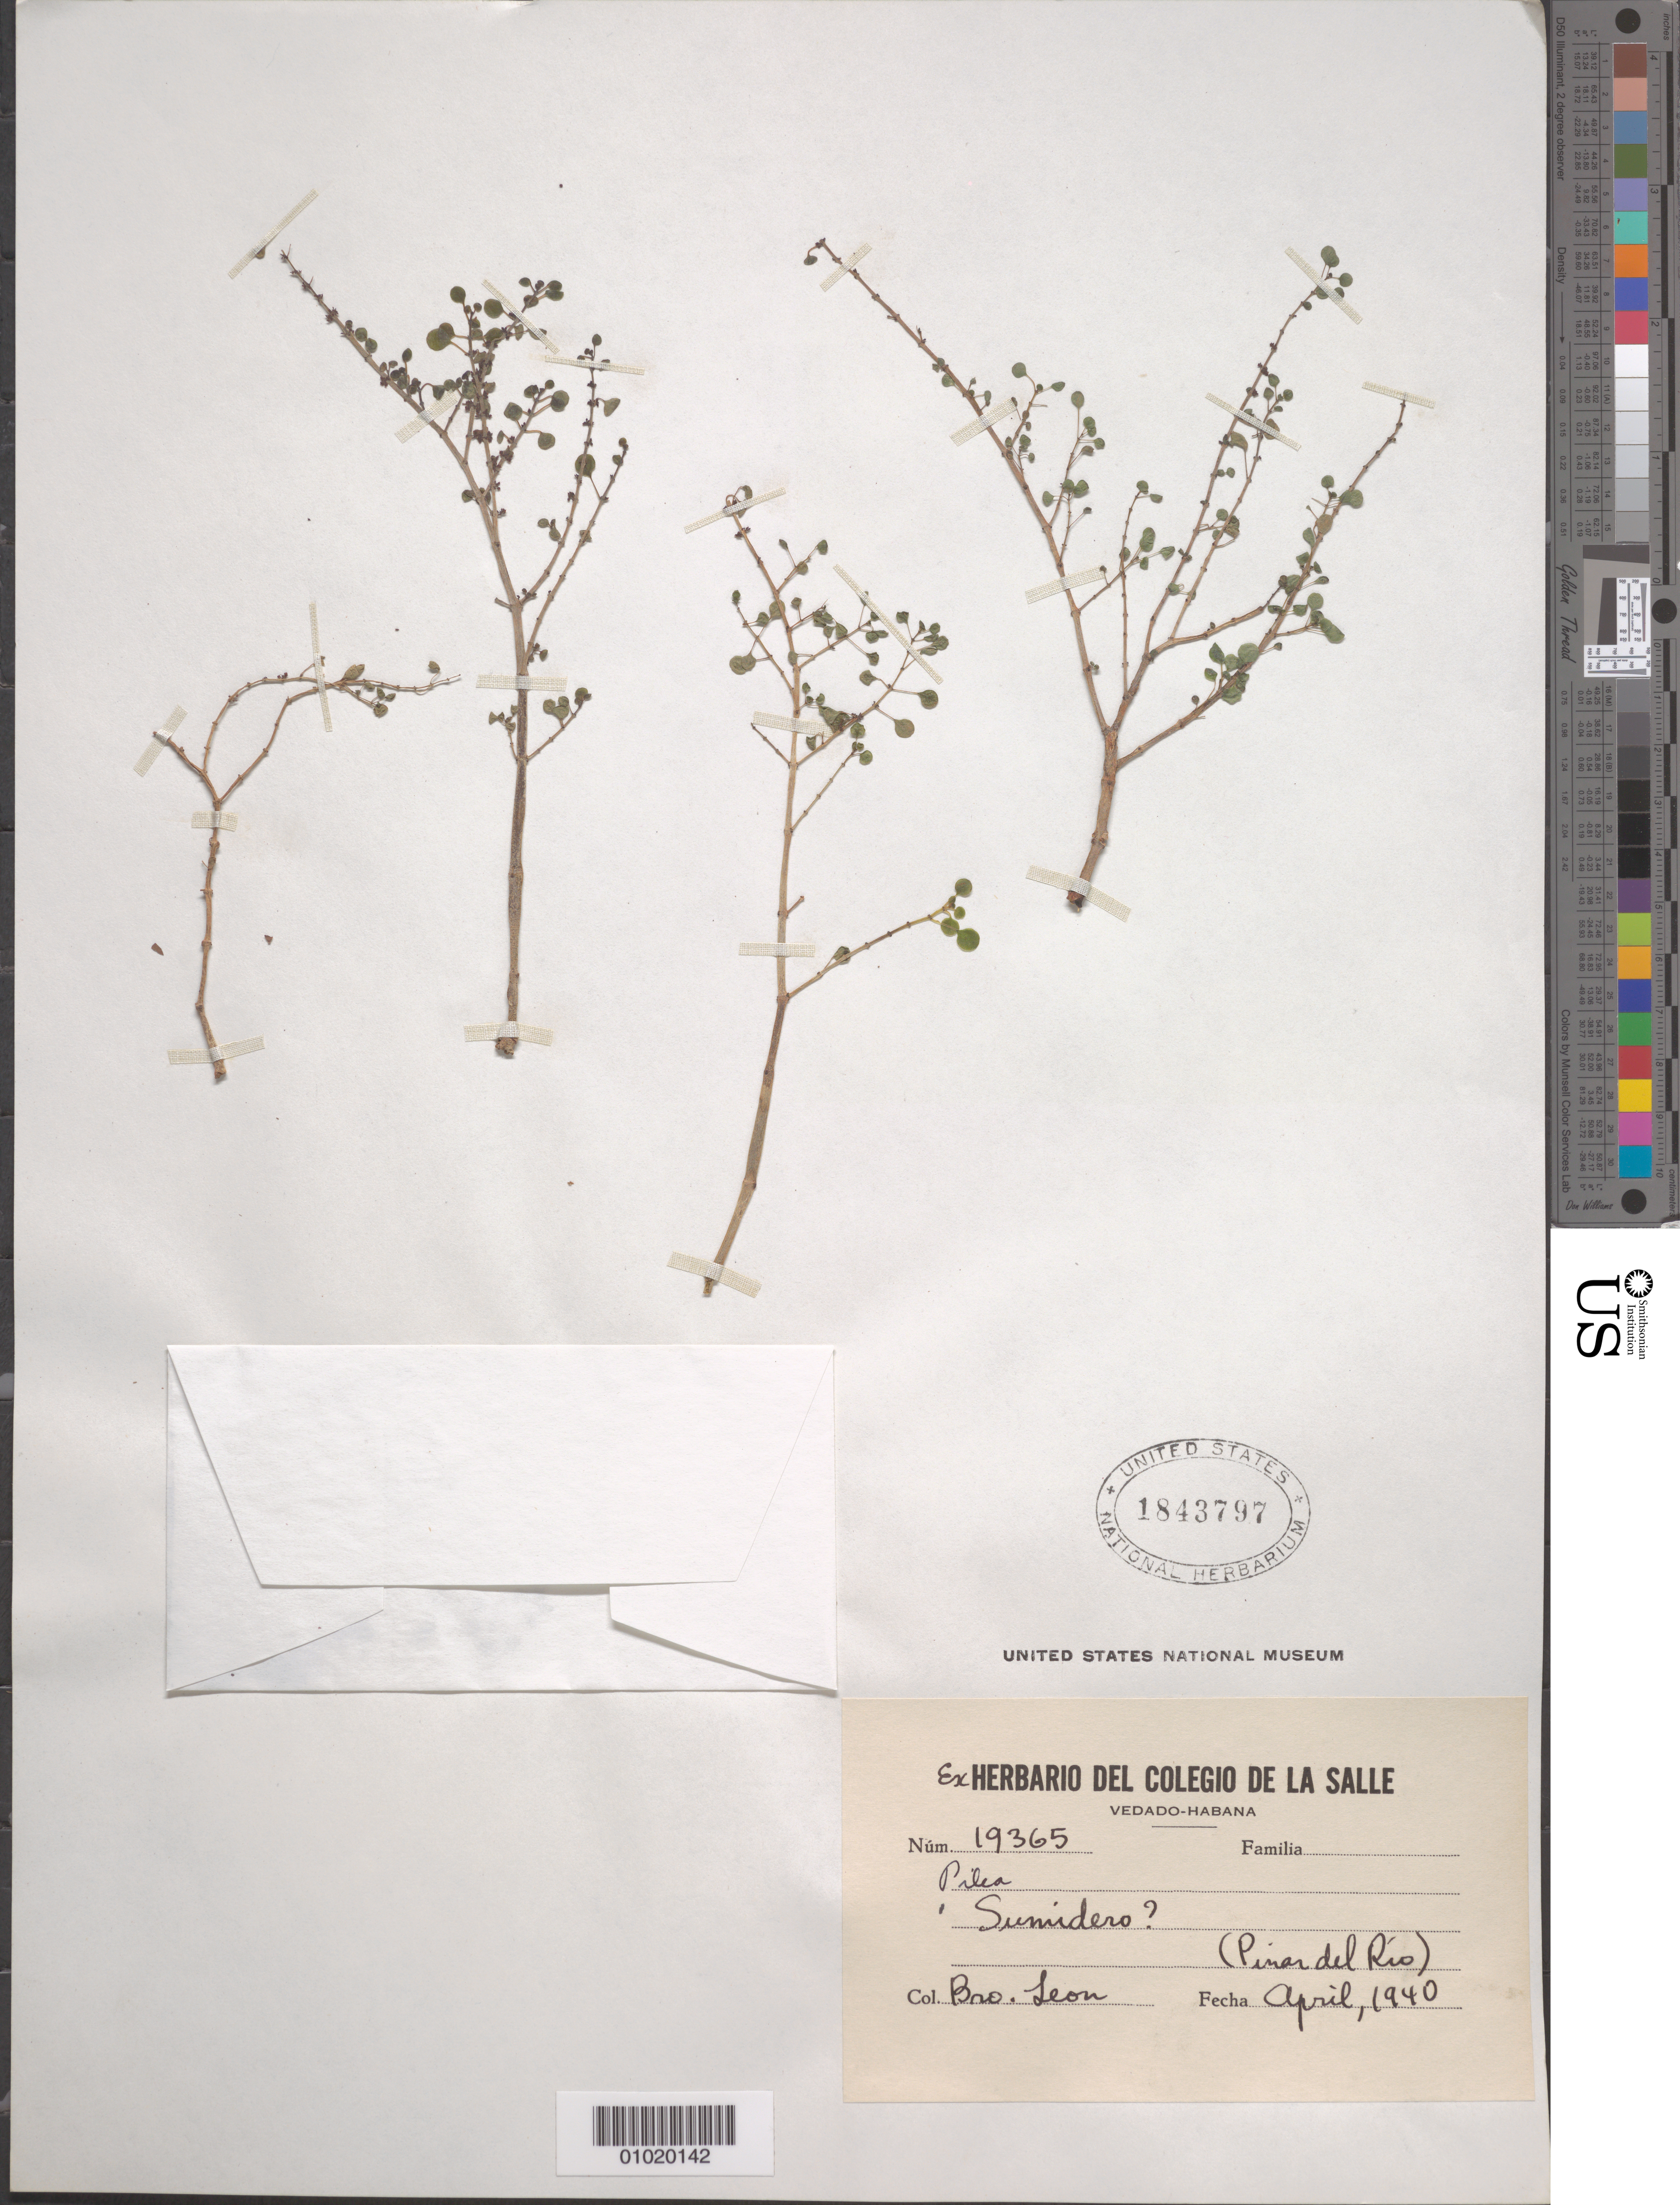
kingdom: Plantae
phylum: Tracheophyta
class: Magnoliopsida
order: Rosales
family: Urticaceae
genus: Pilea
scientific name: Pilea sp.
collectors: Bro. León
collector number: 19365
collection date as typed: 01 Apr 1940 to 30 Apr 1940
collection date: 1940-04-01/1940-04-30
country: Cuba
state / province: Pinar del Rio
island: Cuba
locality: Sumidero?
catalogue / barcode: US 1843797